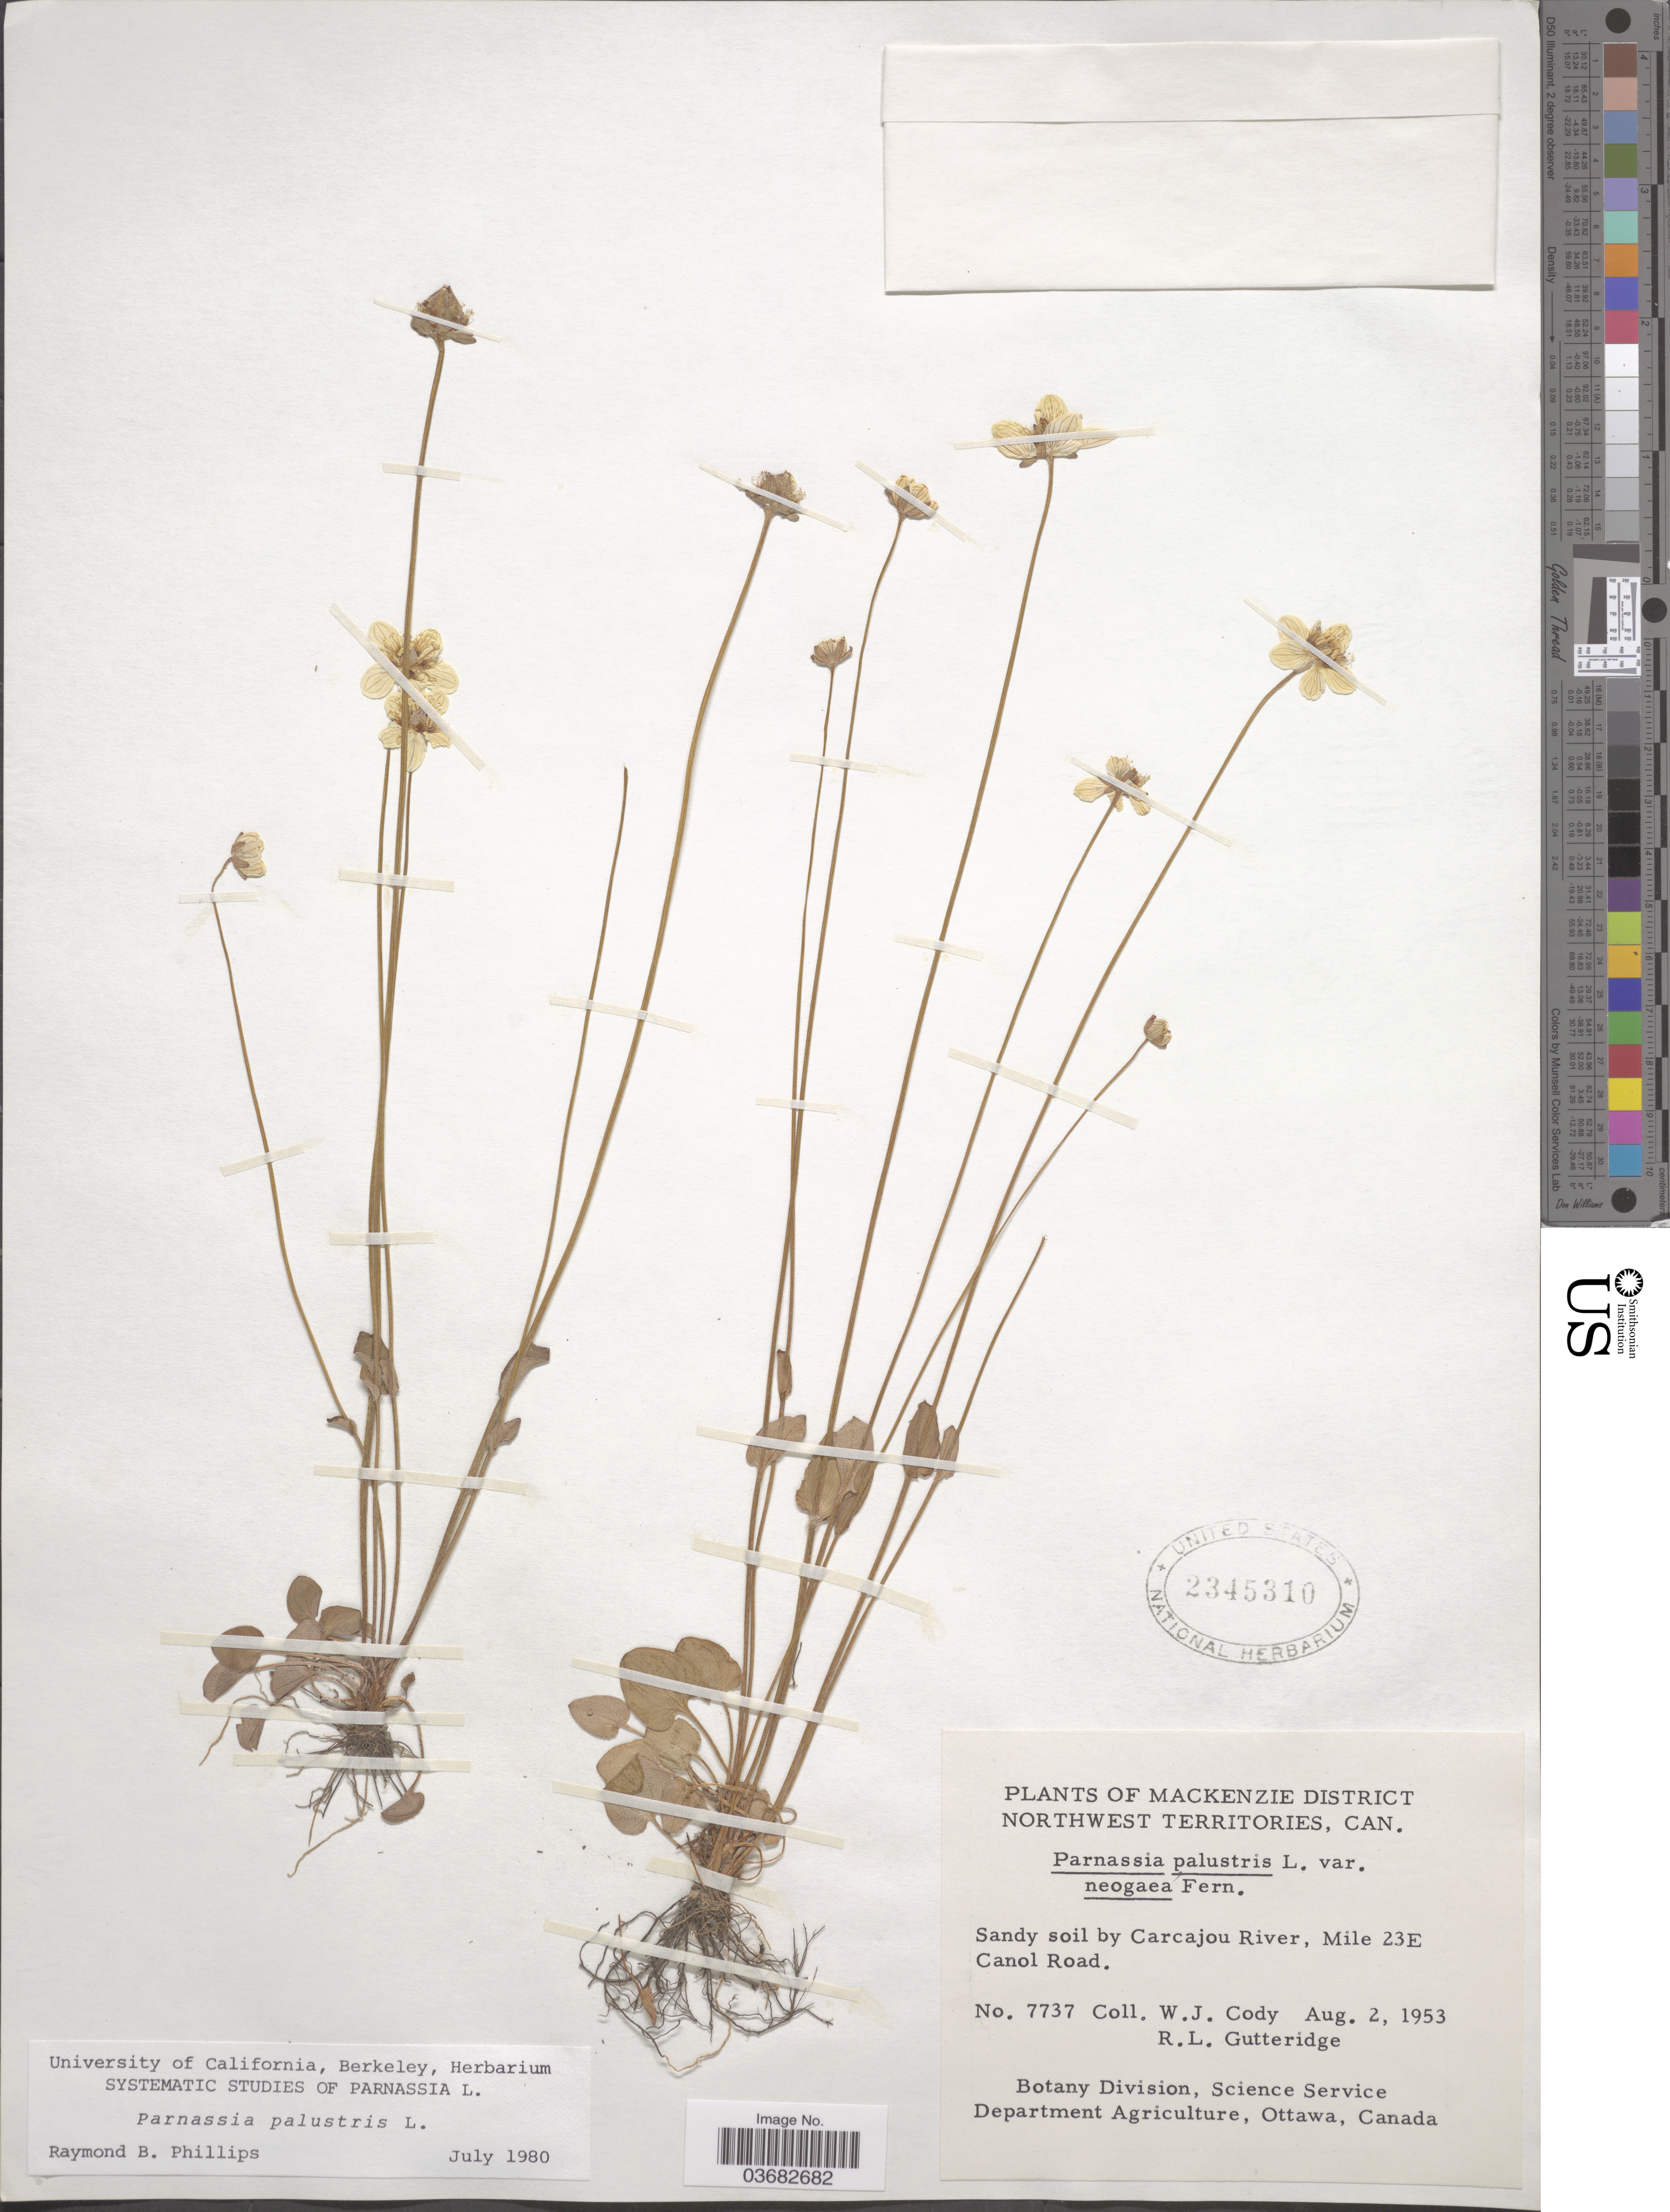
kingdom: Plantae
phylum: Tracheophyta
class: Magnoliopsida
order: Celastrales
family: Parnassiaceae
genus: Parnassia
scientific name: Parnassia palustris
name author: L.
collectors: W. Cody & R. Gutteridge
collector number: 7737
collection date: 1953-08-02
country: Canada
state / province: Northwest Territories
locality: Mackenzie District. Sandy soil by Carcajou River, Mile 23E Canol Road.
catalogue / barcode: US 2345310